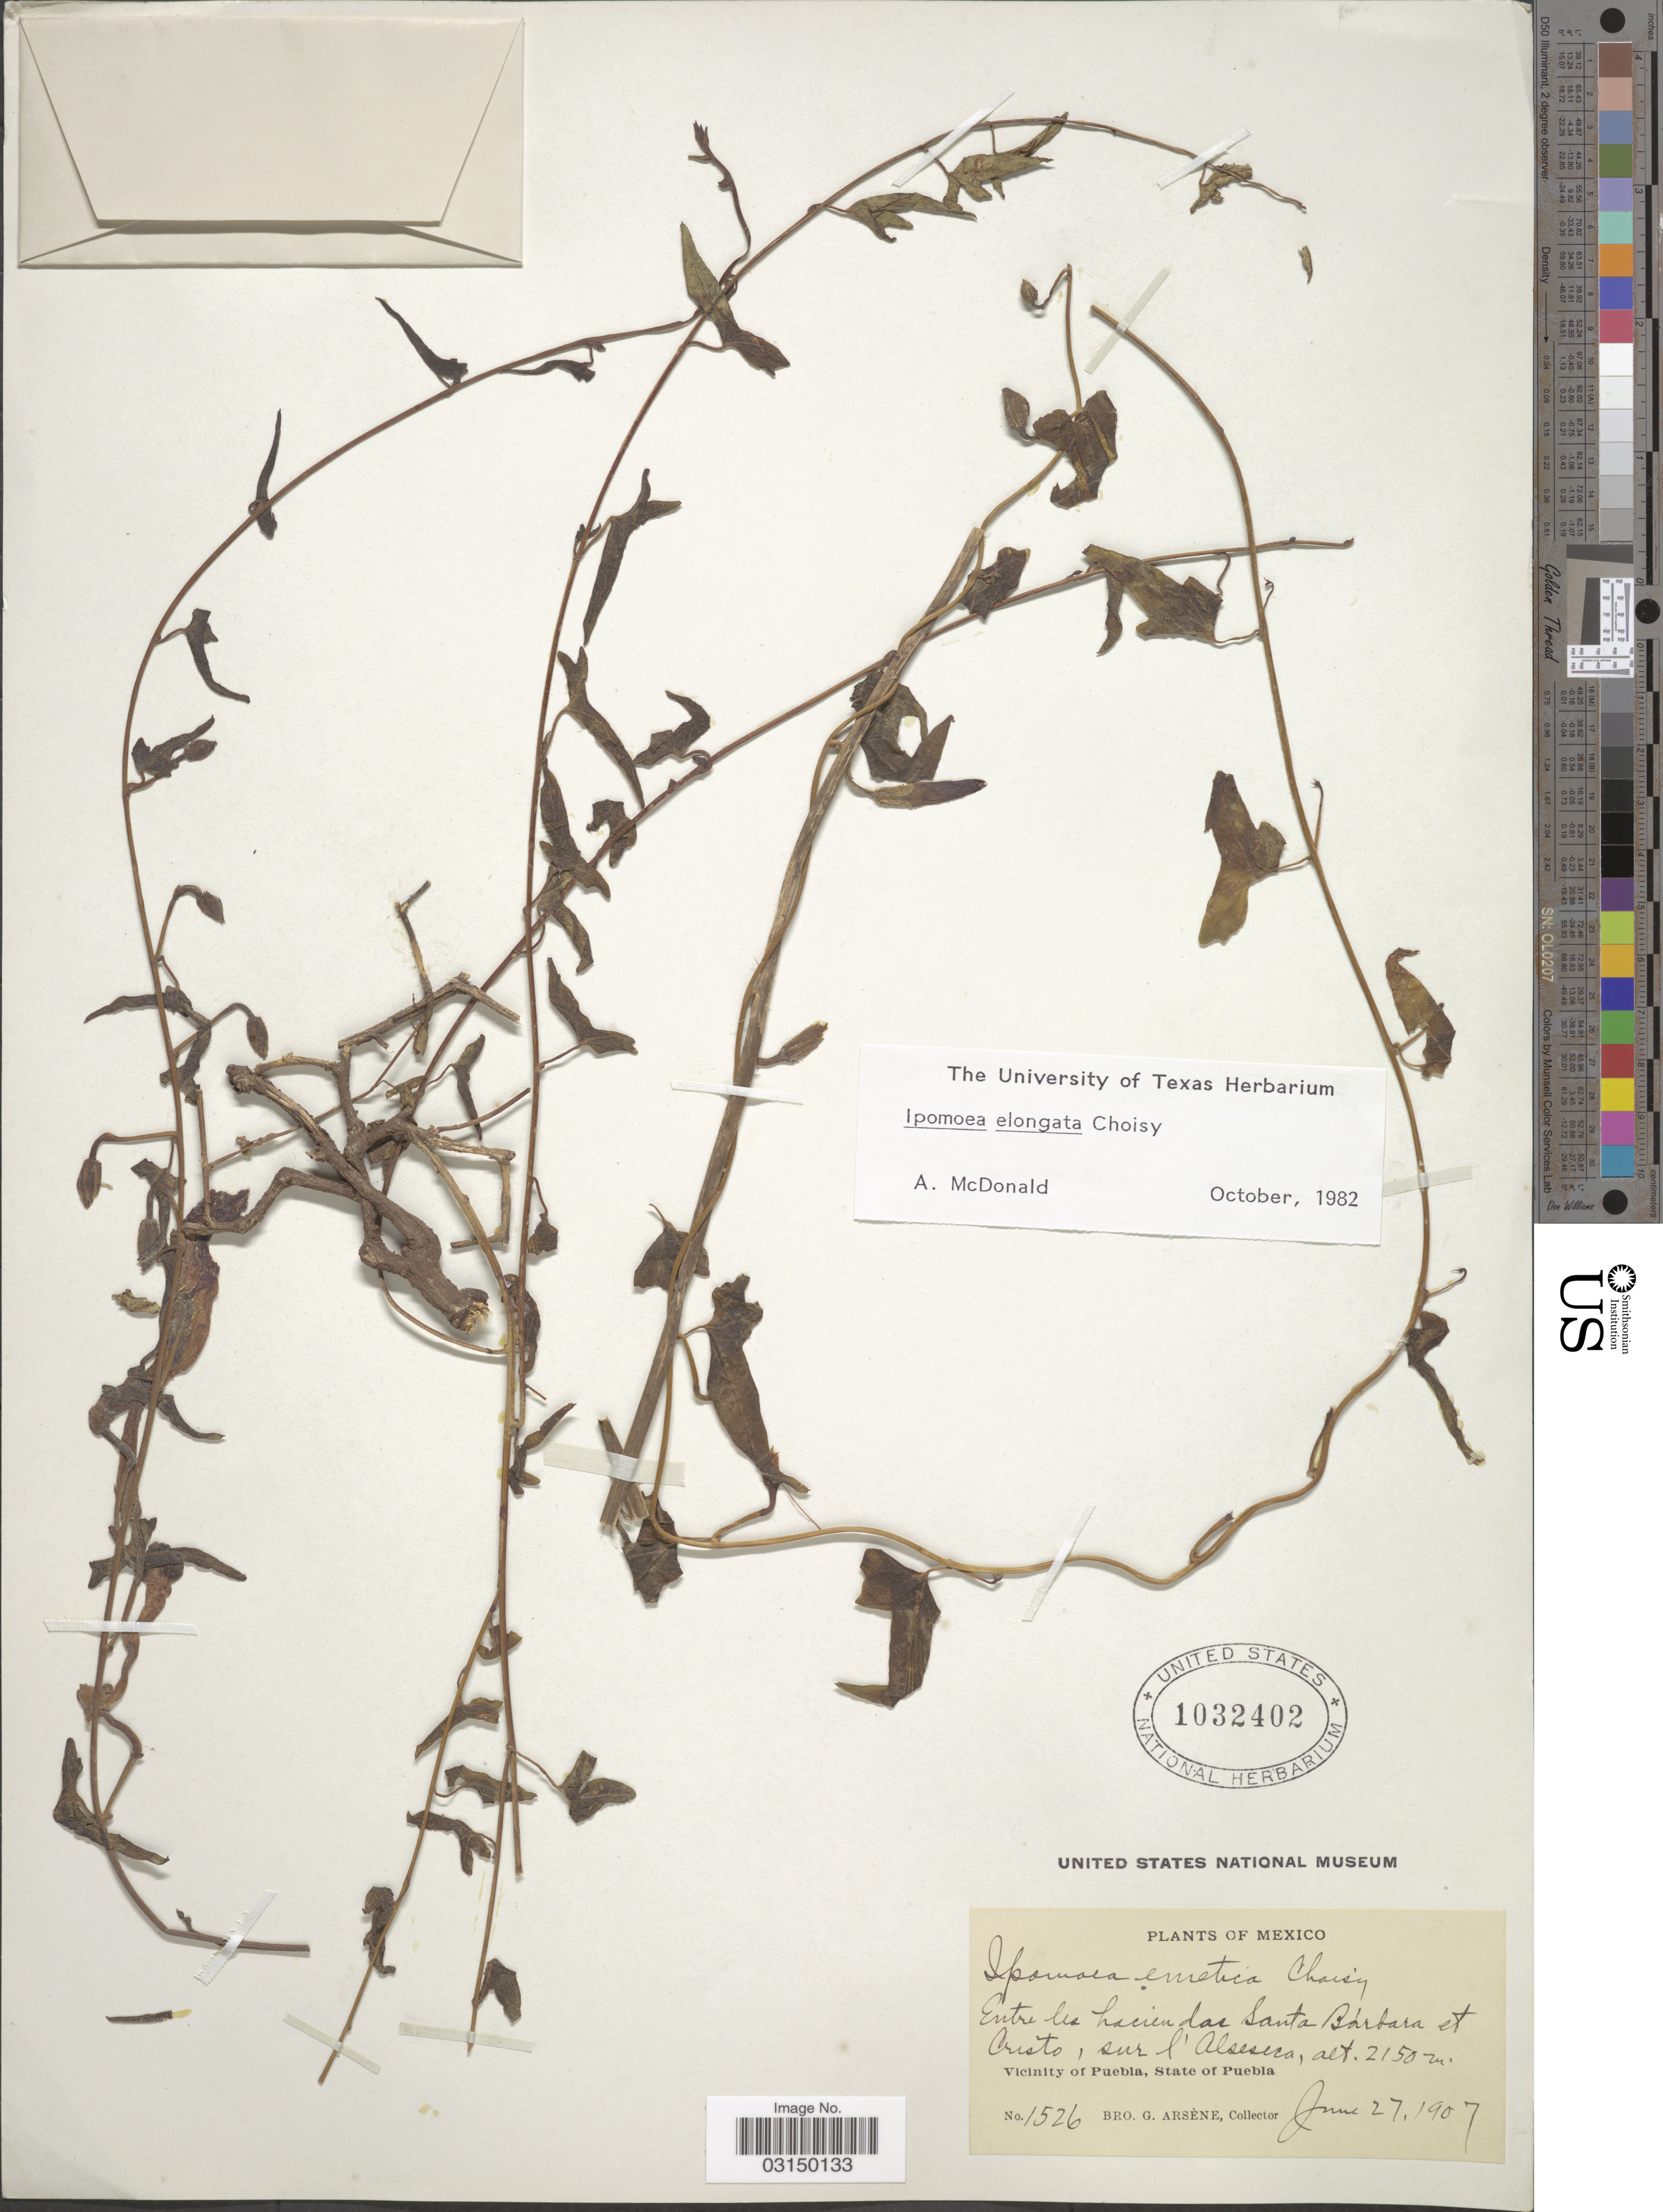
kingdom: Plantae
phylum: Tracheophyta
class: Magnoliopsida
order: Solanales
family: Convolvulaceae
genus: Ipomoea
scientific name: Ipomoea elongata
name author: Choisy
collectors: Bro. G. Arsène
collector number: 1526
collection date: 1907-06-27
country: Mexico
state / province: Puebla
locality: Entre les haciendas Santa Bárbara et Cristo, sur l'Alseseca. Vicinity of Puebla.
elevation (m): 2150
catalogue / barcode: US 1032402